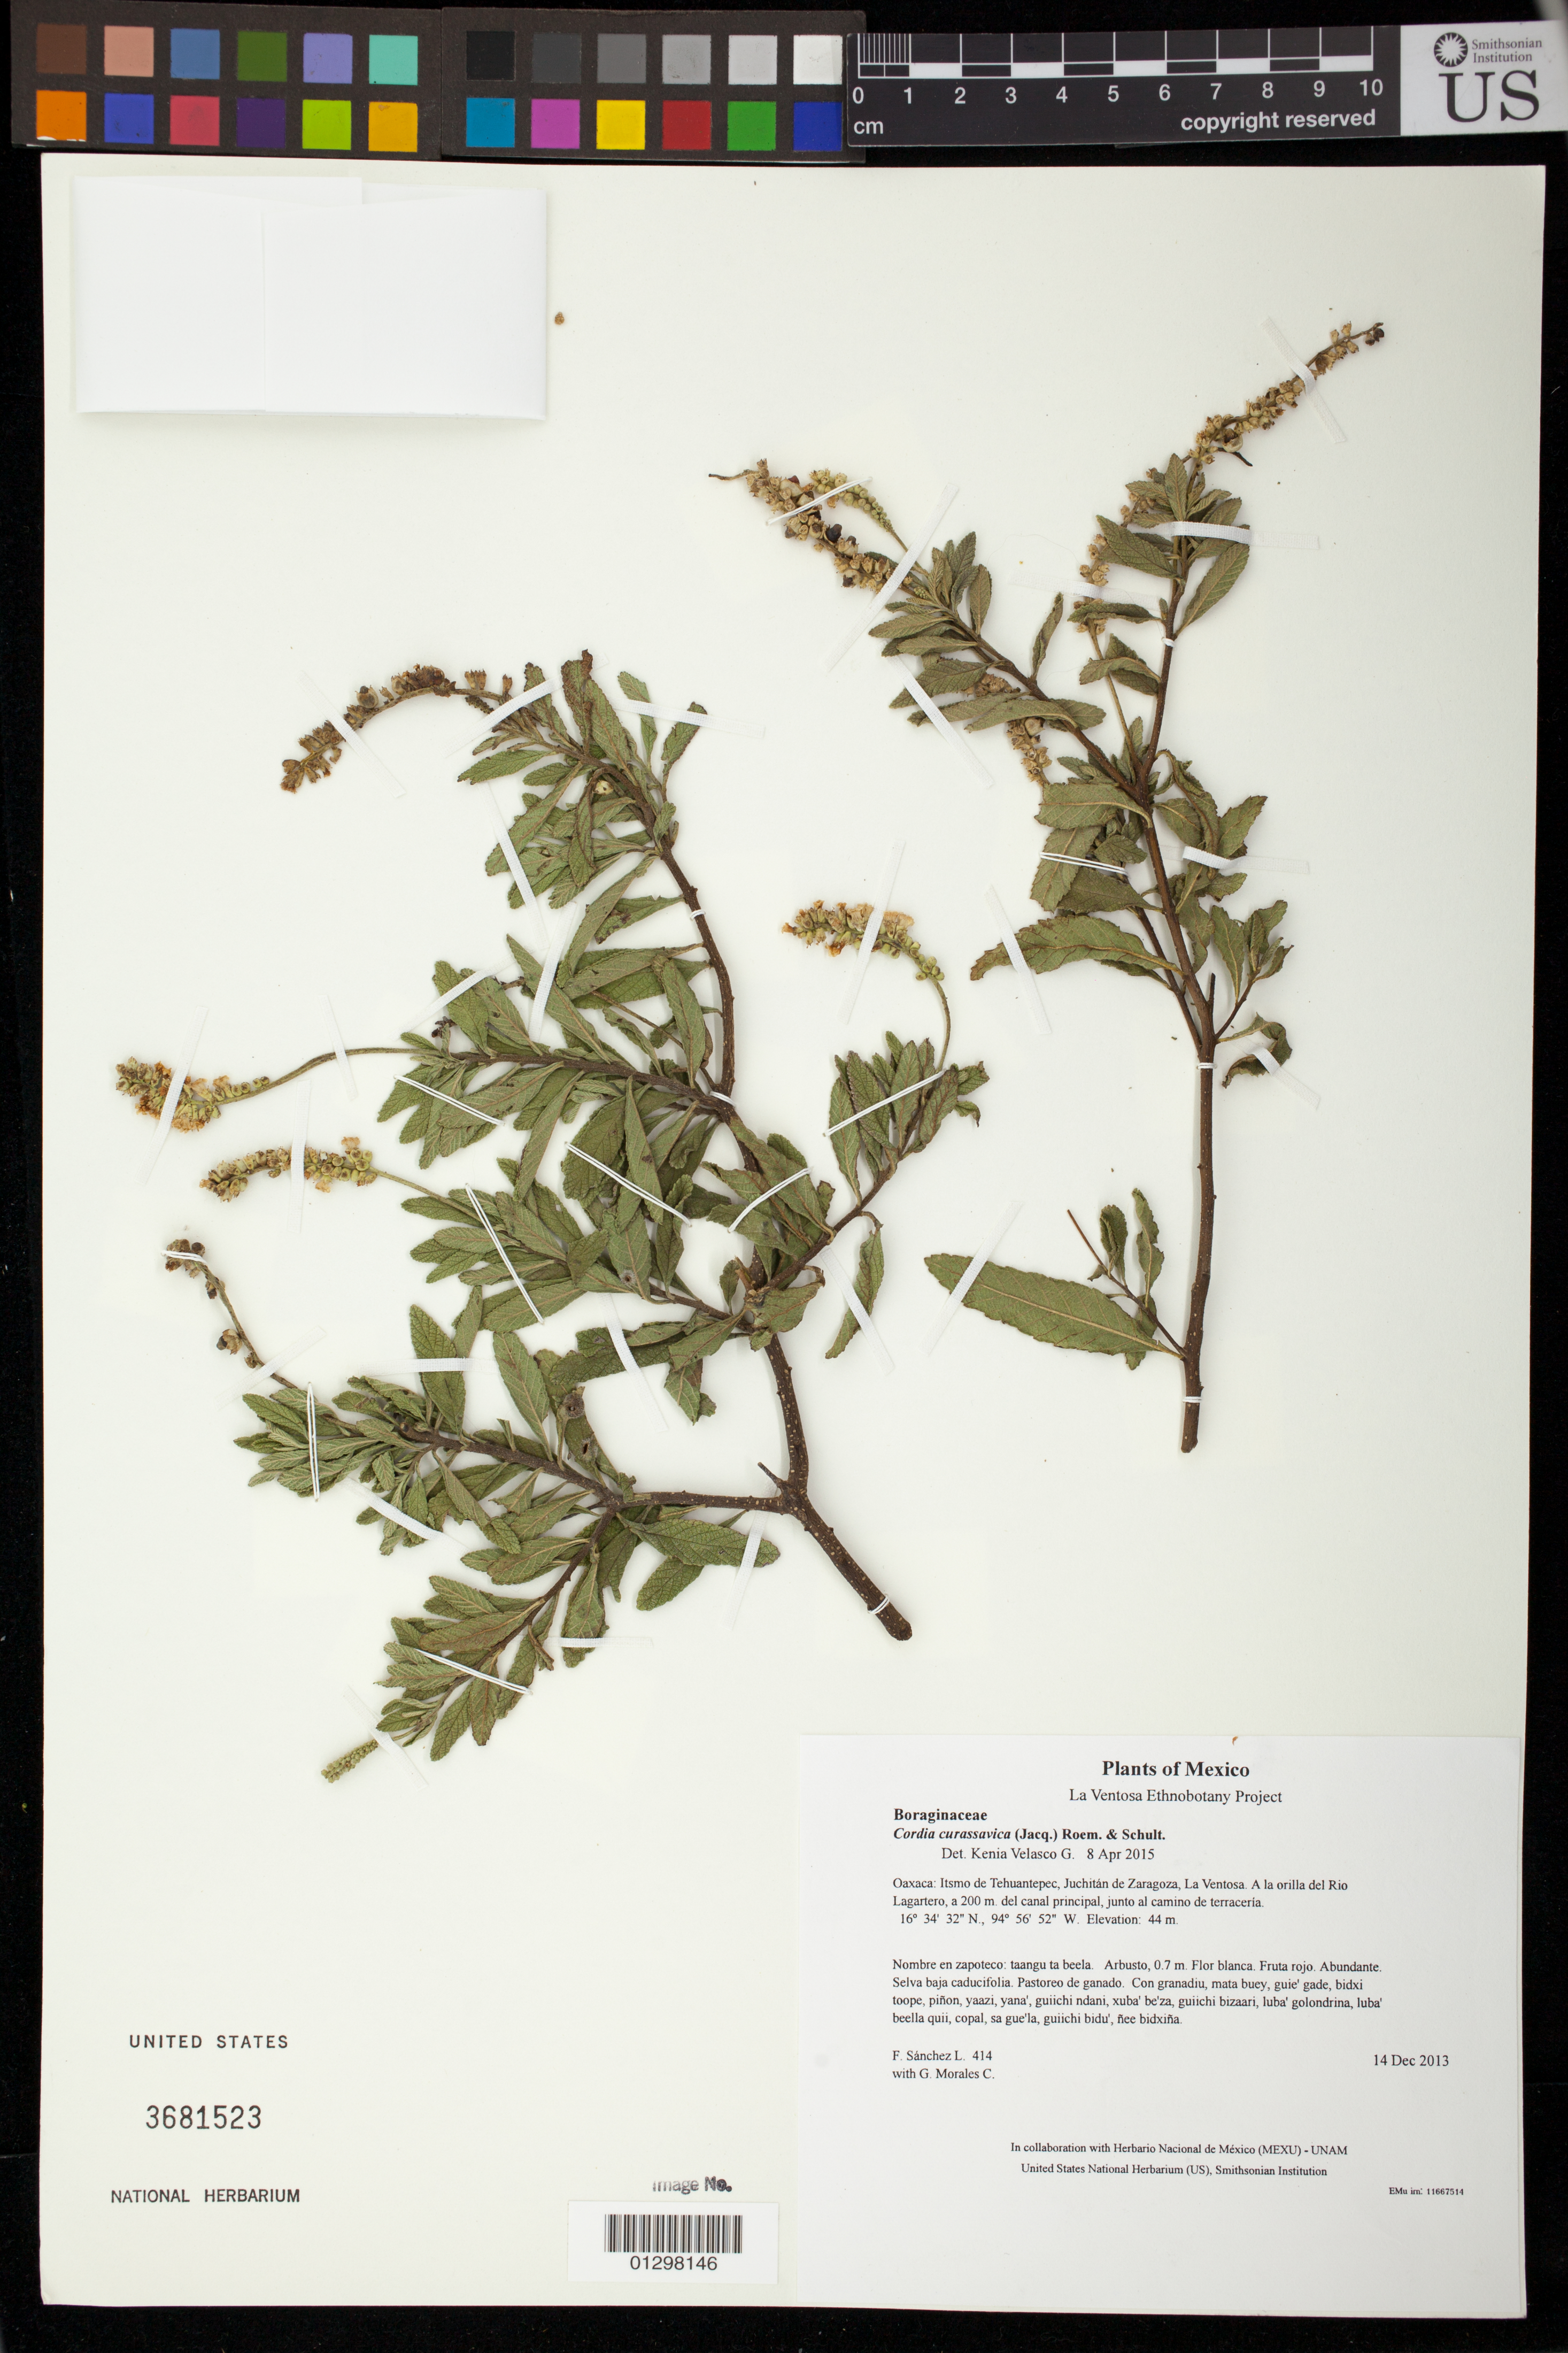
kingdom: Plantae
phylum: Tracheophyta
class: Magnoliopsida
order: Boraginales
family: Cordiaceae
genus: Varronia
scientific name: Varronia curassavica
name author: Jacq.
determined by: Strong, M. T., (US), Smithsonian Institution - National Museum of Natural History (UNITED STATES)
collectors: F. Sánchez L. & G. Morales C.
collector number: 414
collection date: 2013-12-14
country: Mexico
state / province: Oaxaca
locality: Itsmo de Tehuantepec, Juchitán de Zaragoza, La Ventosa. A la orilla del Rio Lagartero, a 200 m. del canal principal, junto al camino de terracería.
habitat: Selva baja caducifolia. Pastoreo de ganado.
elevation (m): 44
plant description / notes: JEBOT, MEXU, SERO, US; Yaga bandaga. 0.7 m. Guie' naquichi'. Cuaananaxhi naxiña'. Stale.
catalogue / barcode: US 3681523